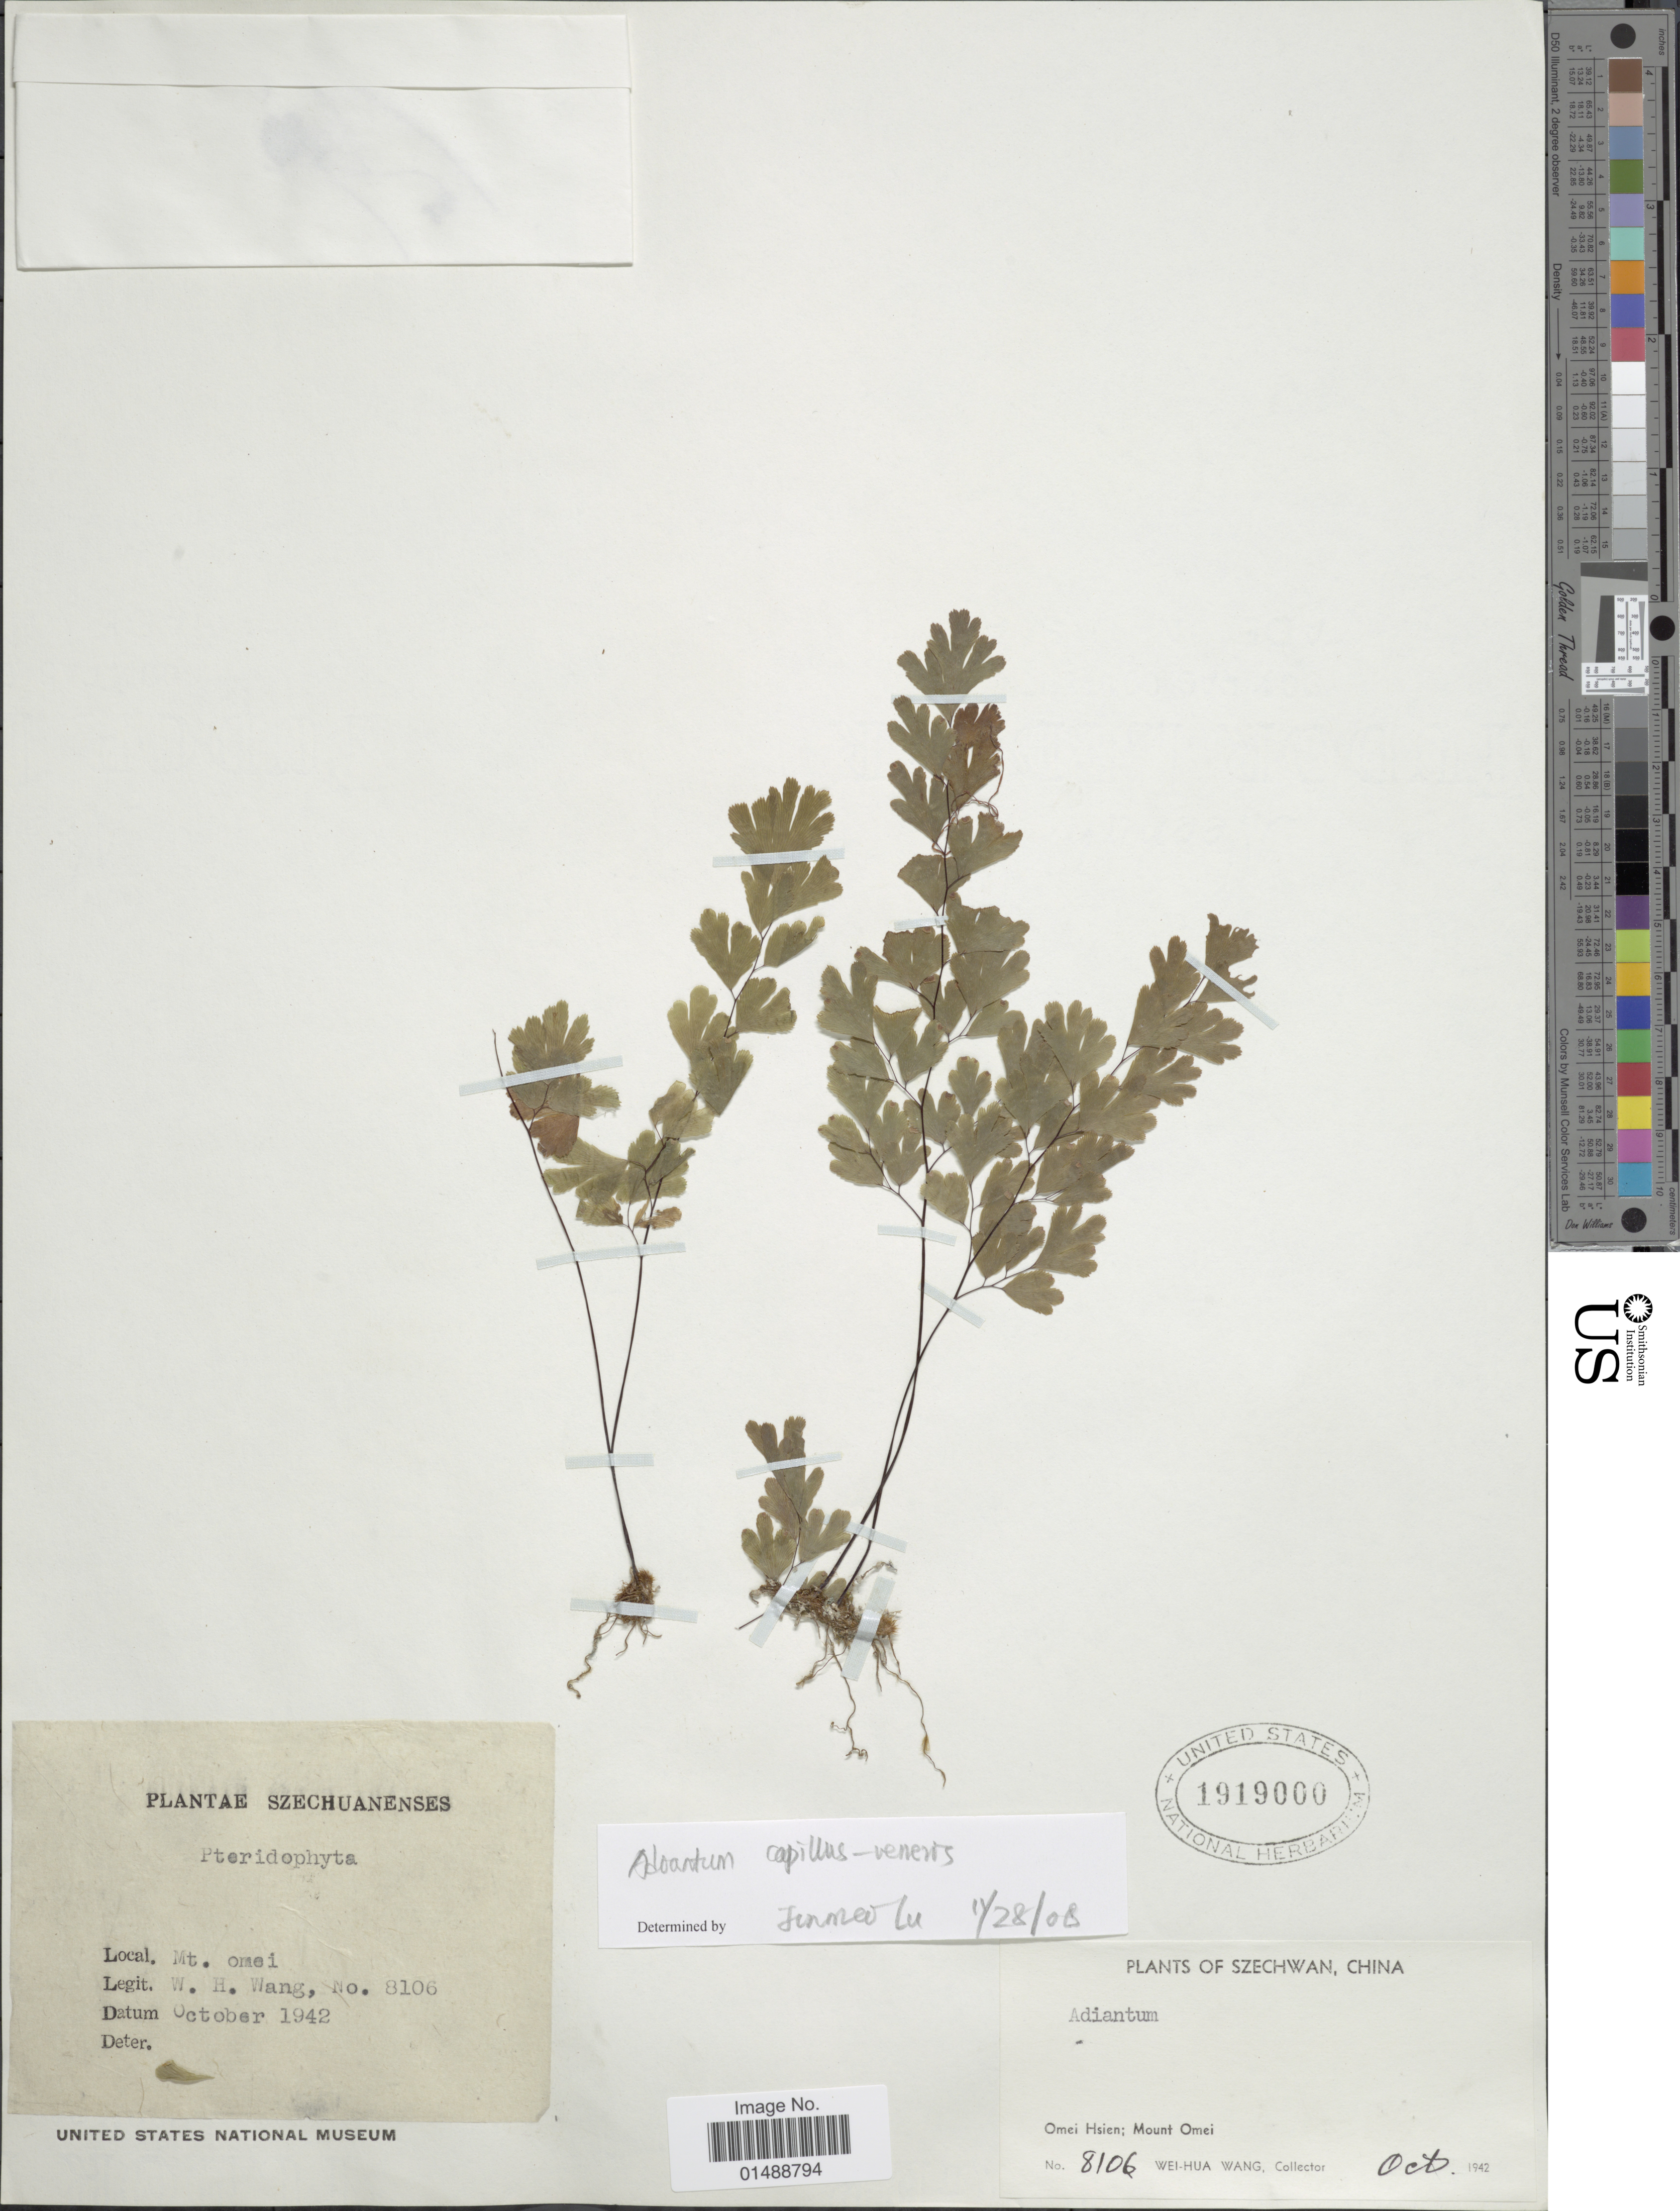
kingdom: Plantae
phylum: Tracheophyta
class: Polypodiopsida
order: Polypodiales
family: Pteridaceae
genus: Adiantum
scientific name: Adiantum sp.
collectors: W. Wang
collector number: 8106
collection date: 1942-10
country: China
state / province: Sichuan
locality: Omei Hsien; Mount Omei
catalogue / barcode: US 1919000